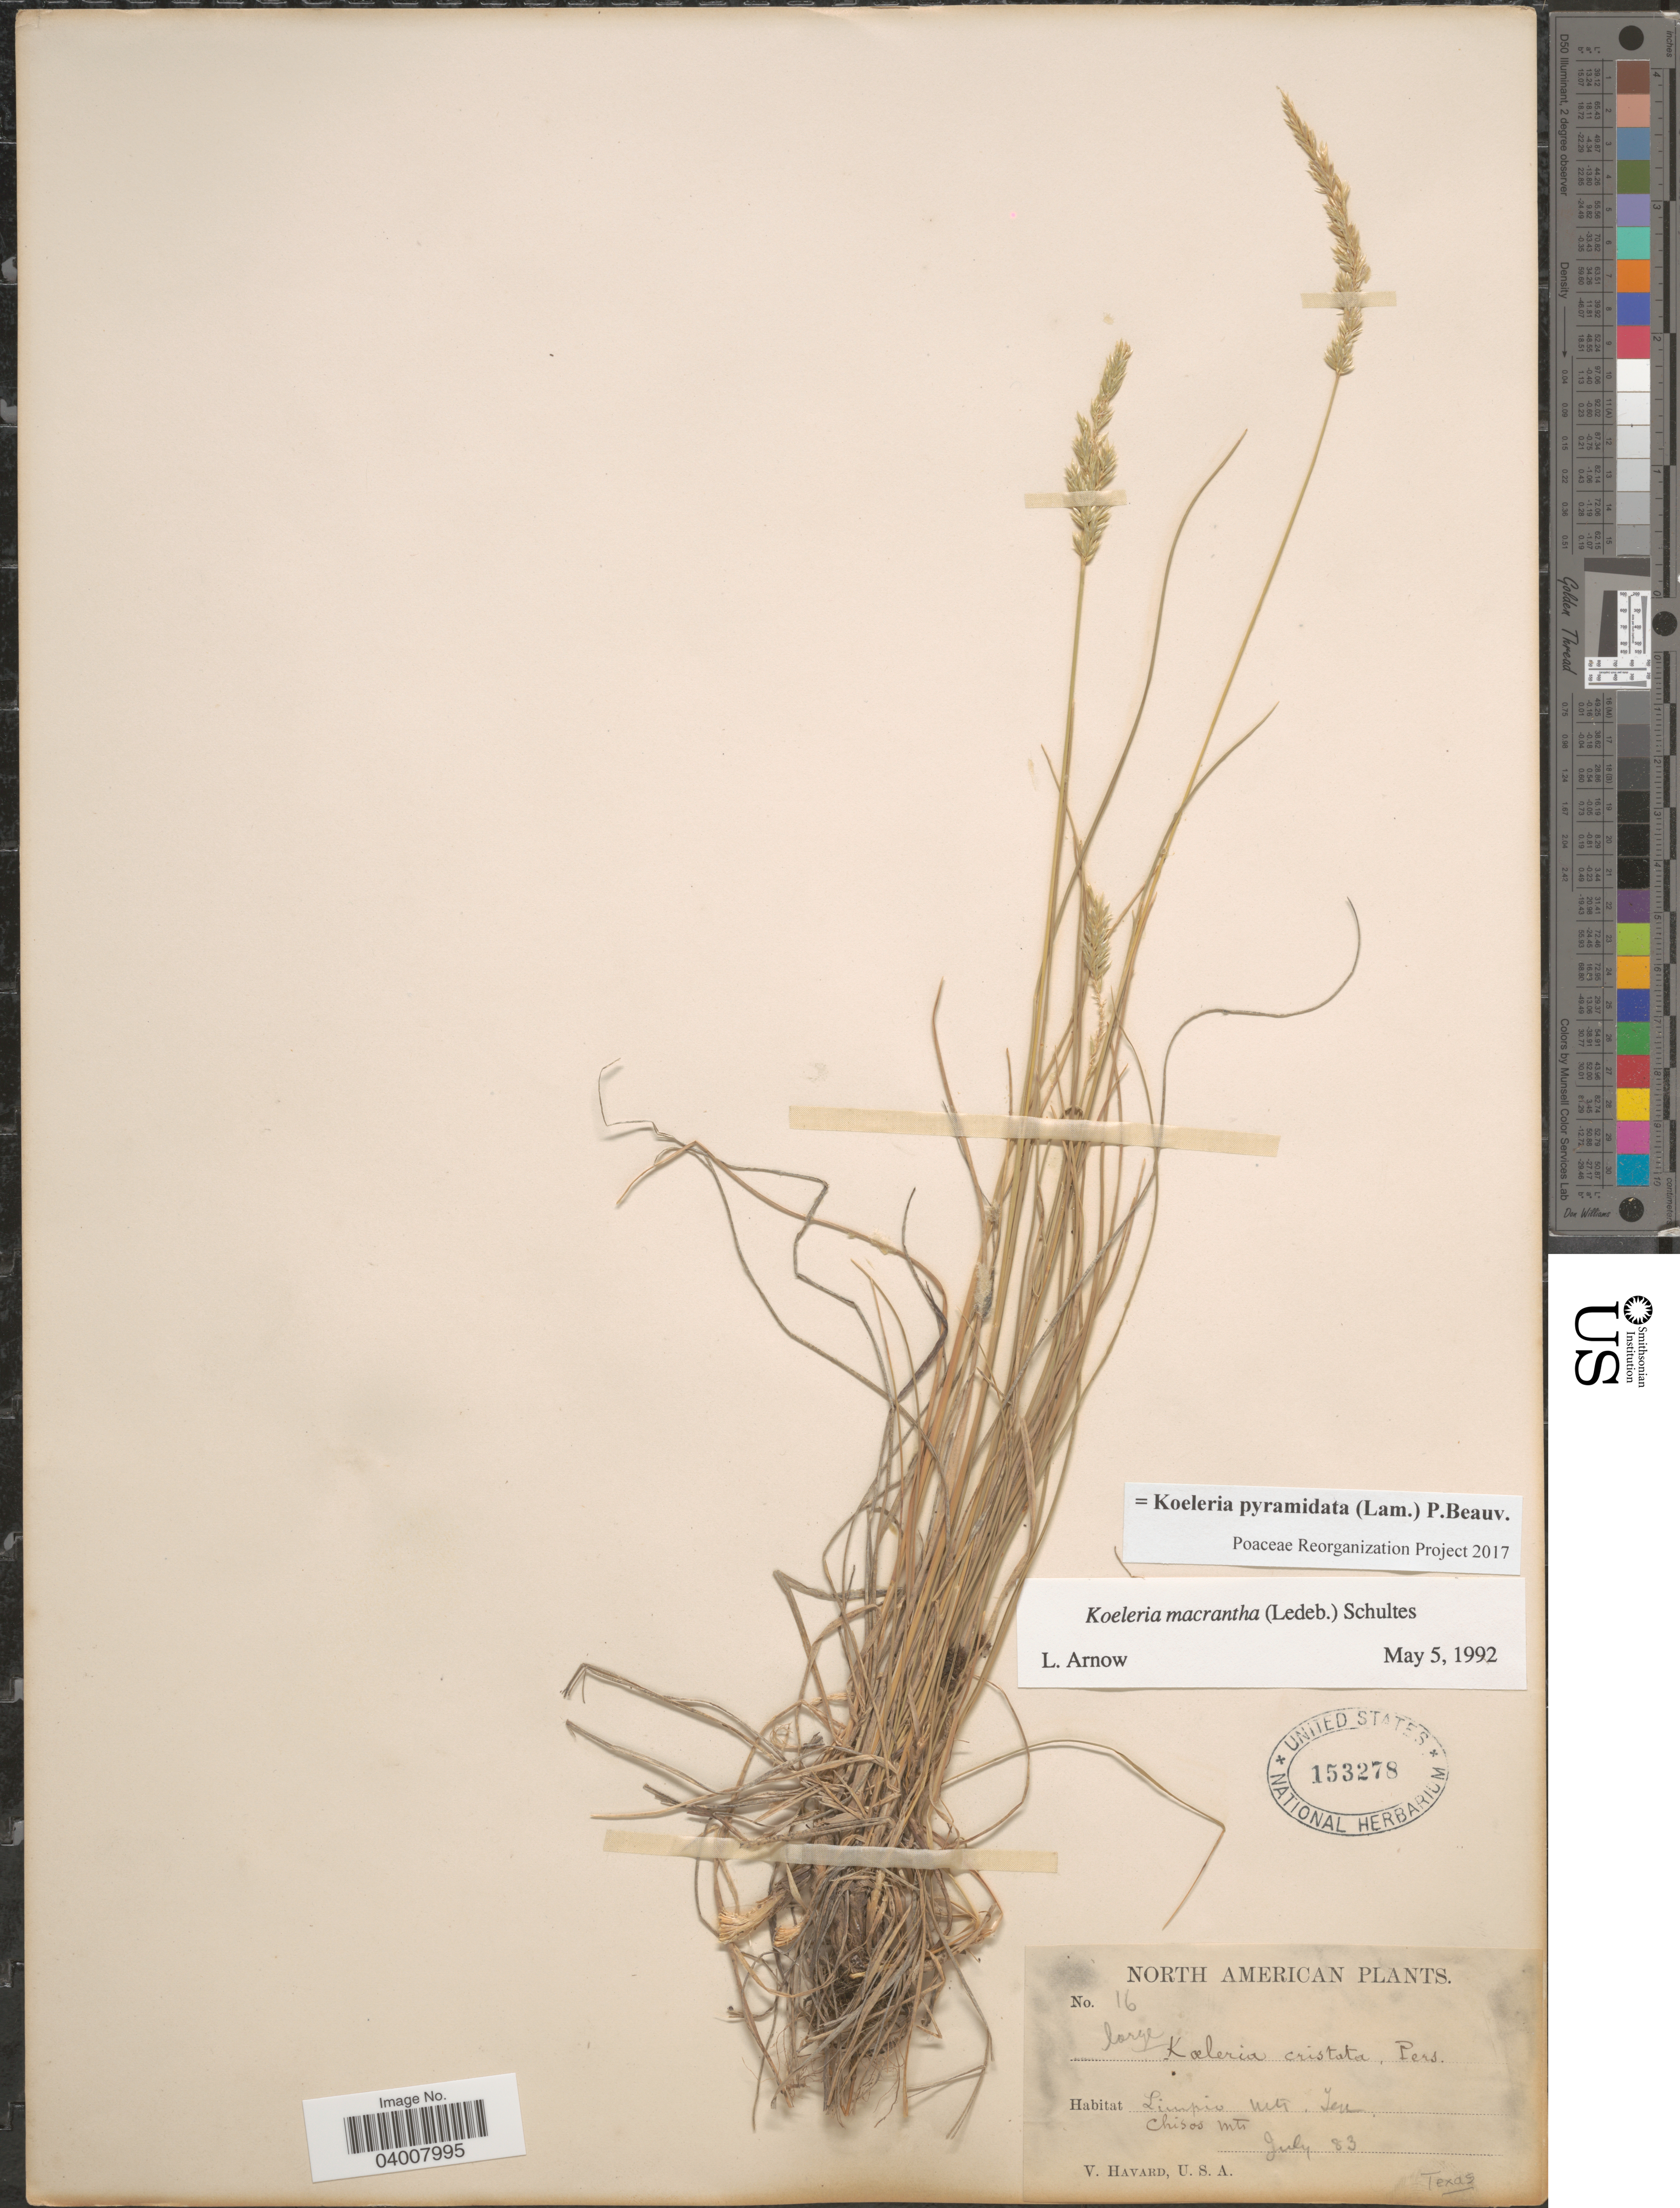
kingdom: Plantae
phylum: Tracheophyta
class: Liliopsida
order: Poales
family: Poaceae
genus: Koeleria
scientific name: Koeleria pyramidata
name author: (Lam.) P. Beauv.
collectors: V. Havard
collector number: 16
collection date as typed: Transcribed d/m/y: /7/83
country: United States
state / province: Texas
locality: Limpio Mts. Chisos Mts.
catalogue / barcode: US 153278